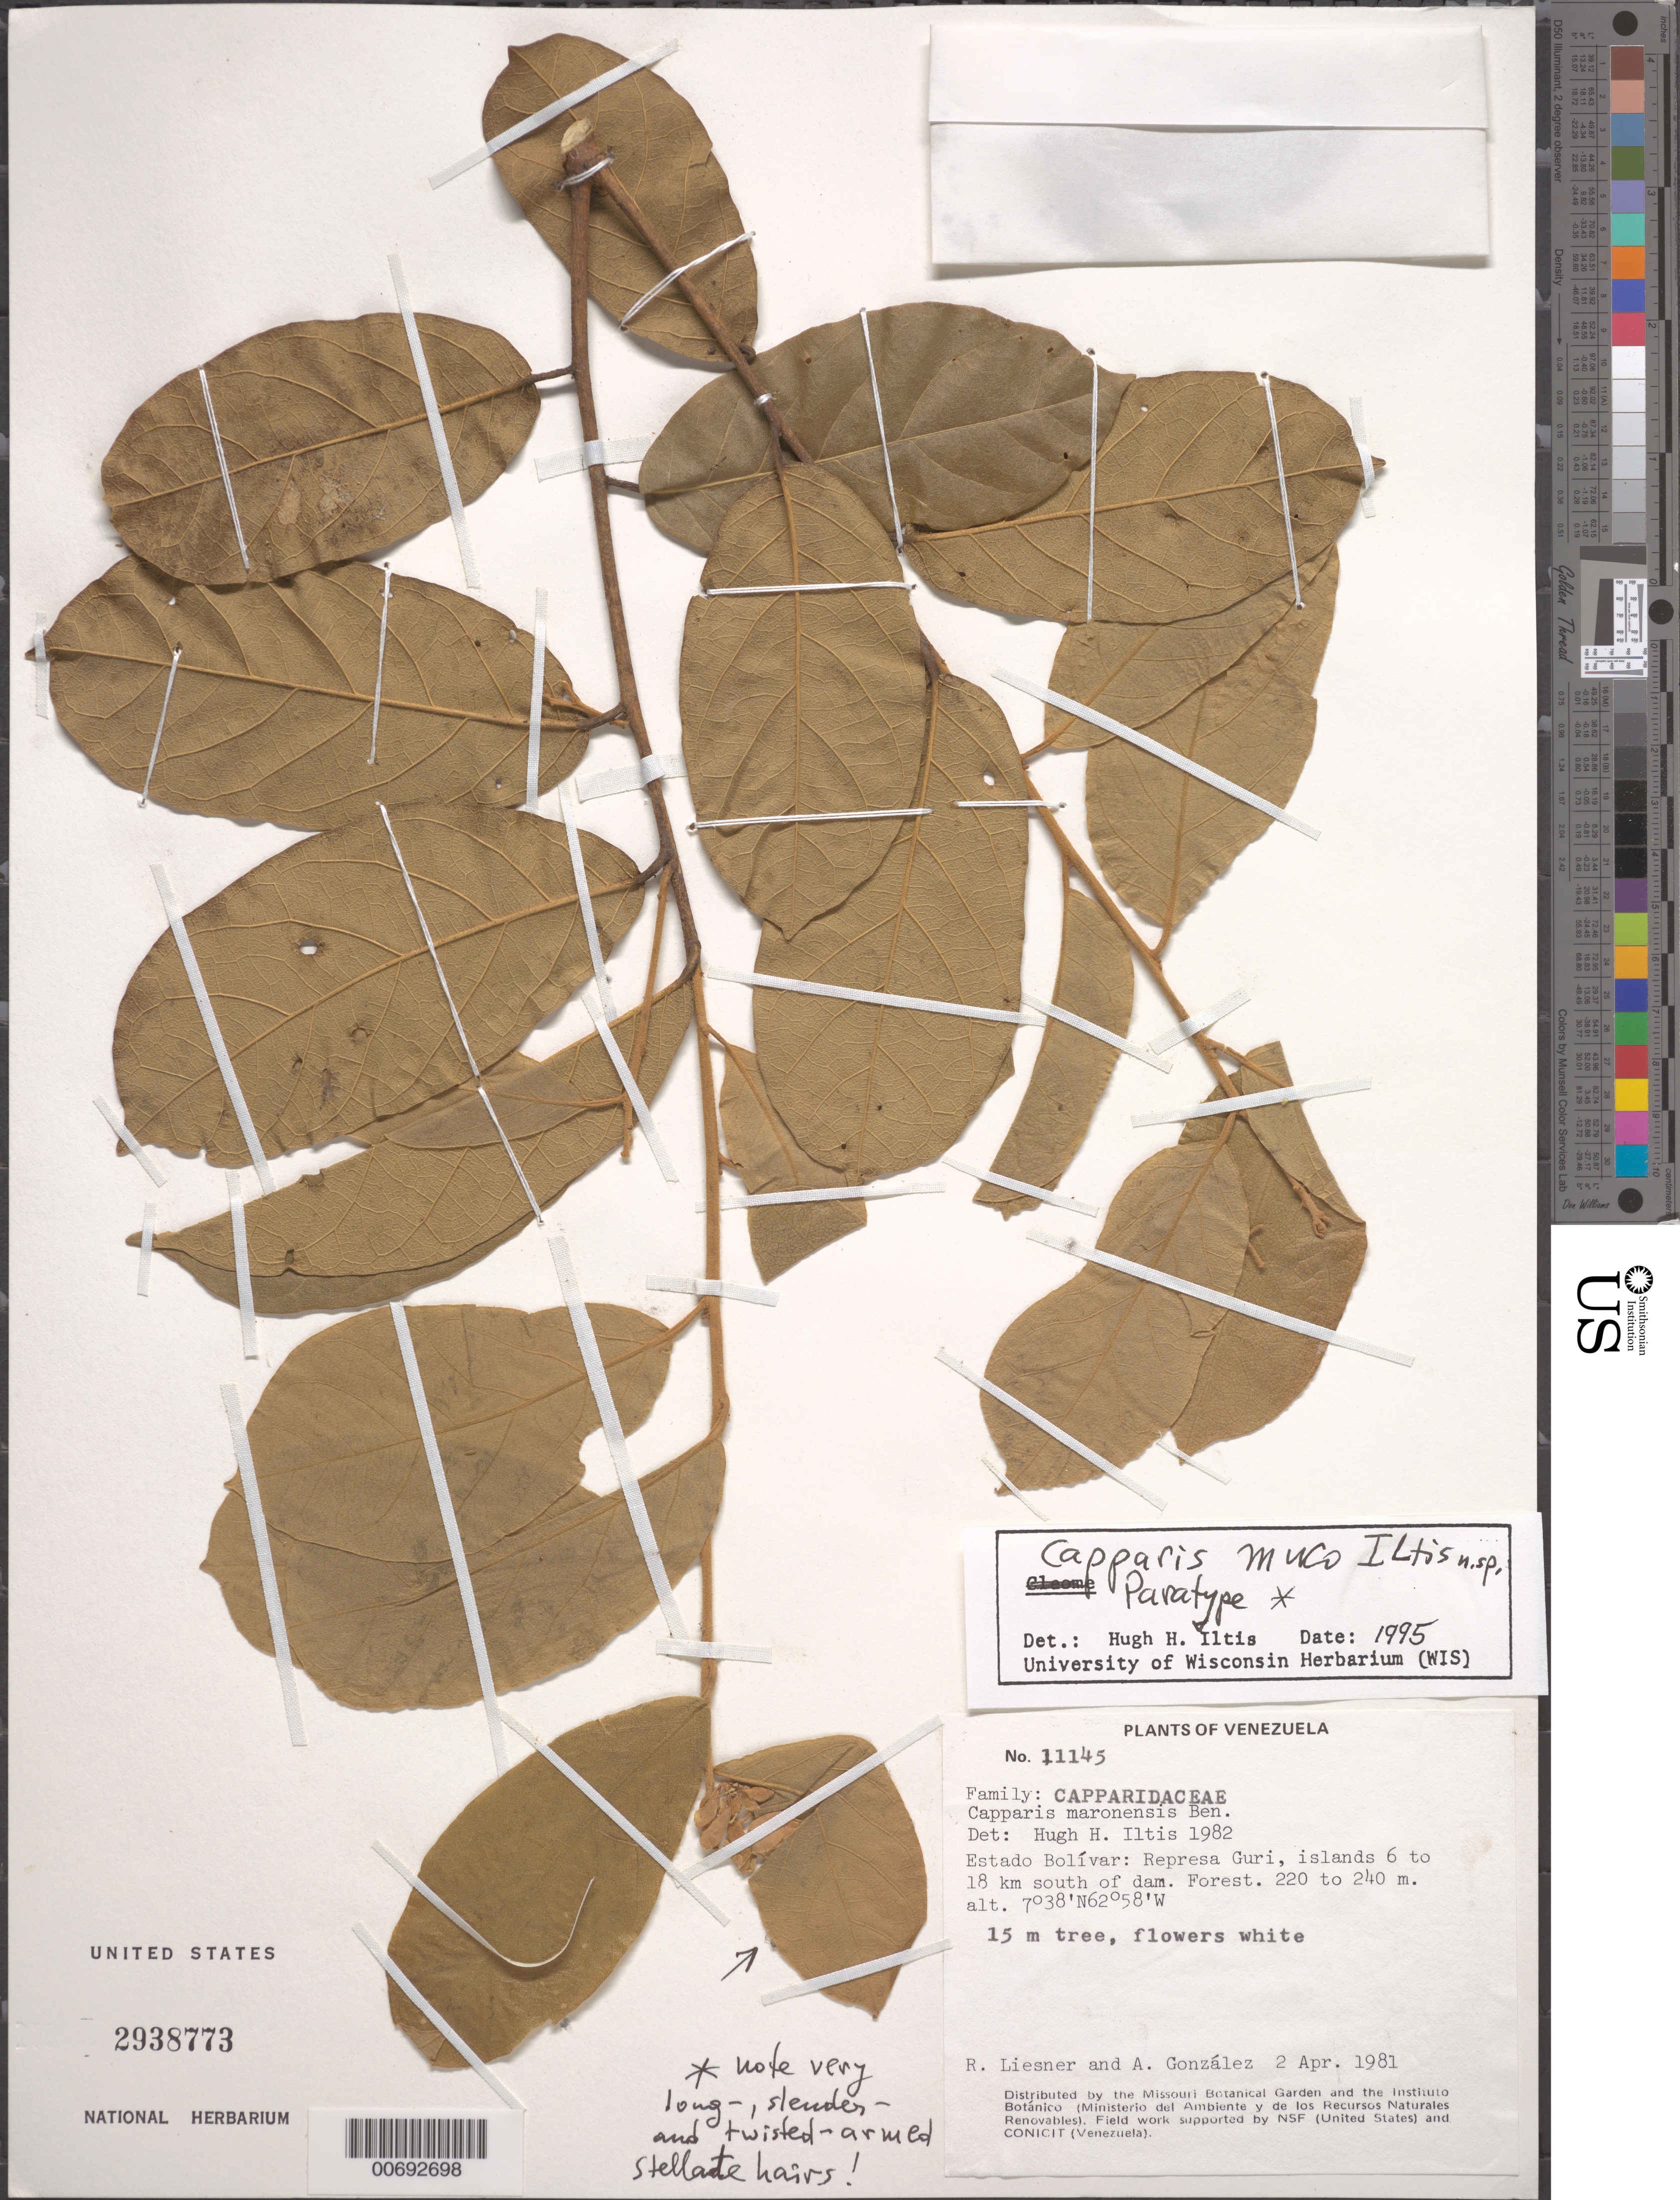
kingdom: Plantae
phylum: Tracheophyta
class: Magnoliopsida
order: Brassicales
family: Capparaceae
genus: Capparis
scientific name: Capparis muco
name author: Iltis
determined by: Iltis, Hugh Hellmut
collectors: R. L. Liesner & A. C. González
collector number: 11145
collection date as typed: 2-Apr-81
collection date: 1981-04-02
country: Venezuela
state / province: Bolívar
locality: Represa Guri, islands 6-18 km S of dam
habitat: Forest on islands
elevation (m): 220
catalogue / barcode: US 2938773